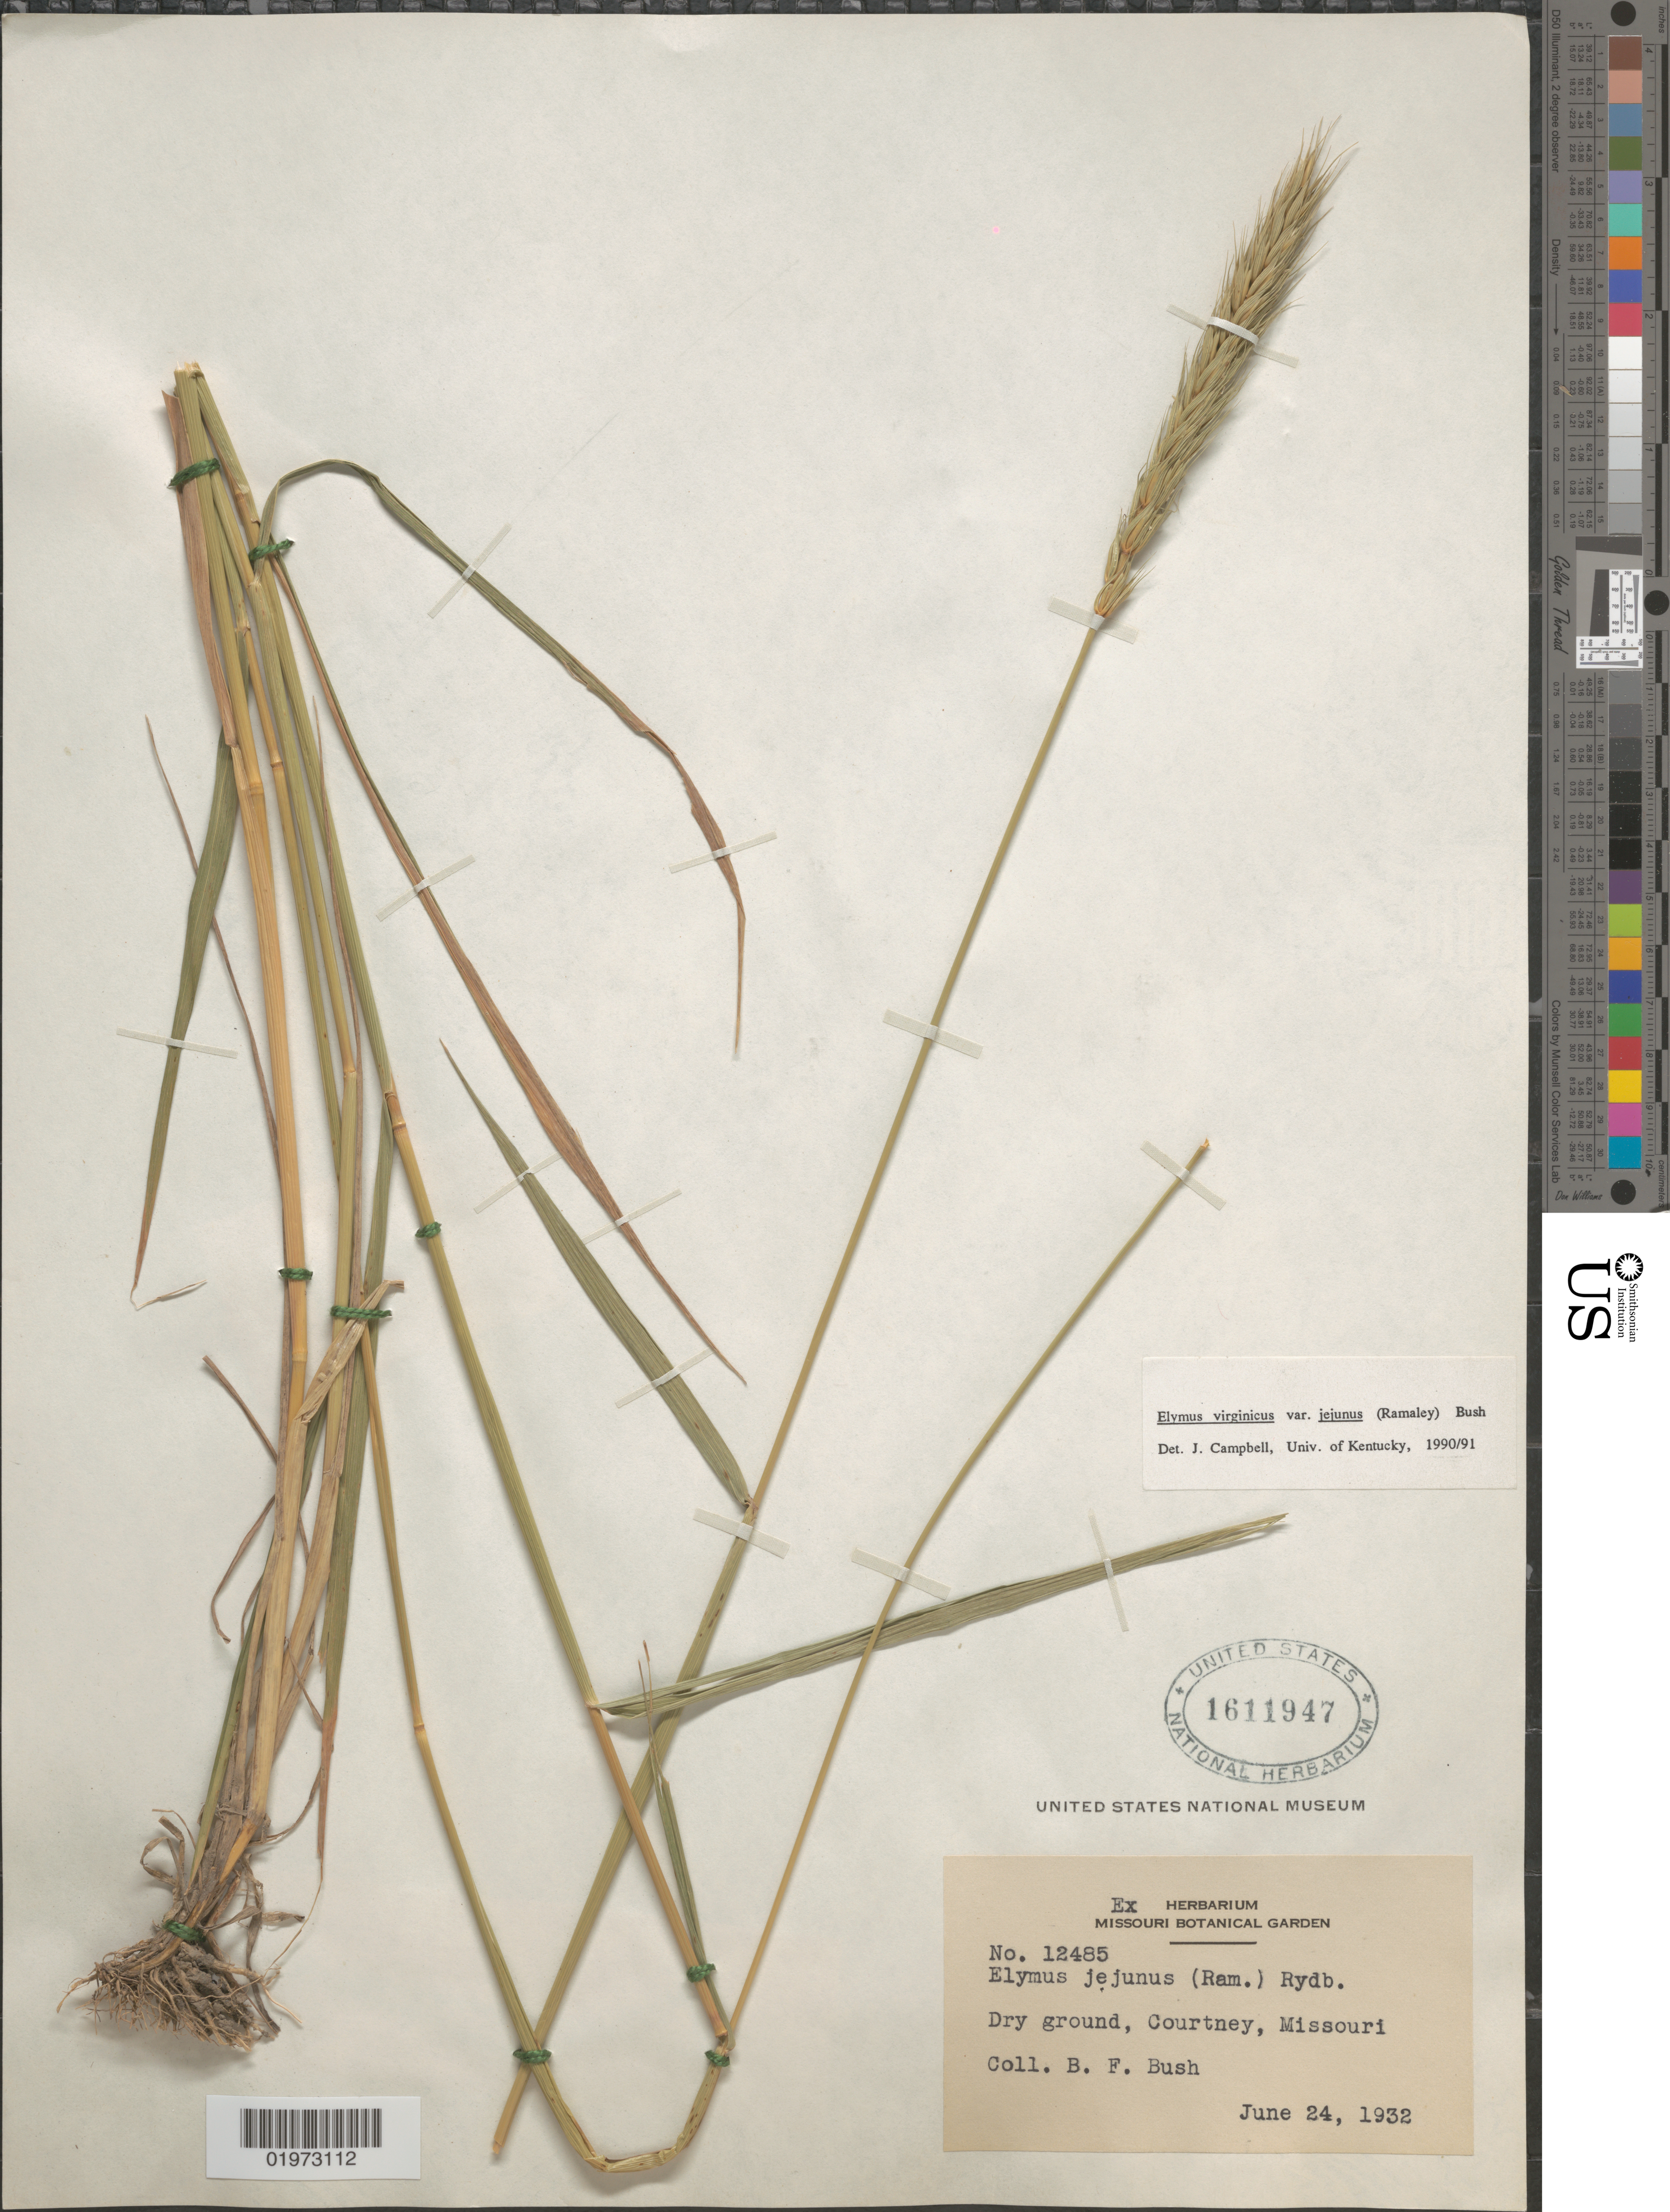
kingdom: Plantae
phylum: Tracheophyta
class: Liliopsida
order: Poales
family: Poaceae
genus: Elymus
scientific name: Elymus virginicus var. virginicus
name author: L.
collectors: B. F. Bush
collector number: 12485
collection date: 1932-06-24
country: United States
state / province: Missouri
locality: Dry ground, Courtney.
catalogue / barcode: US 1611947